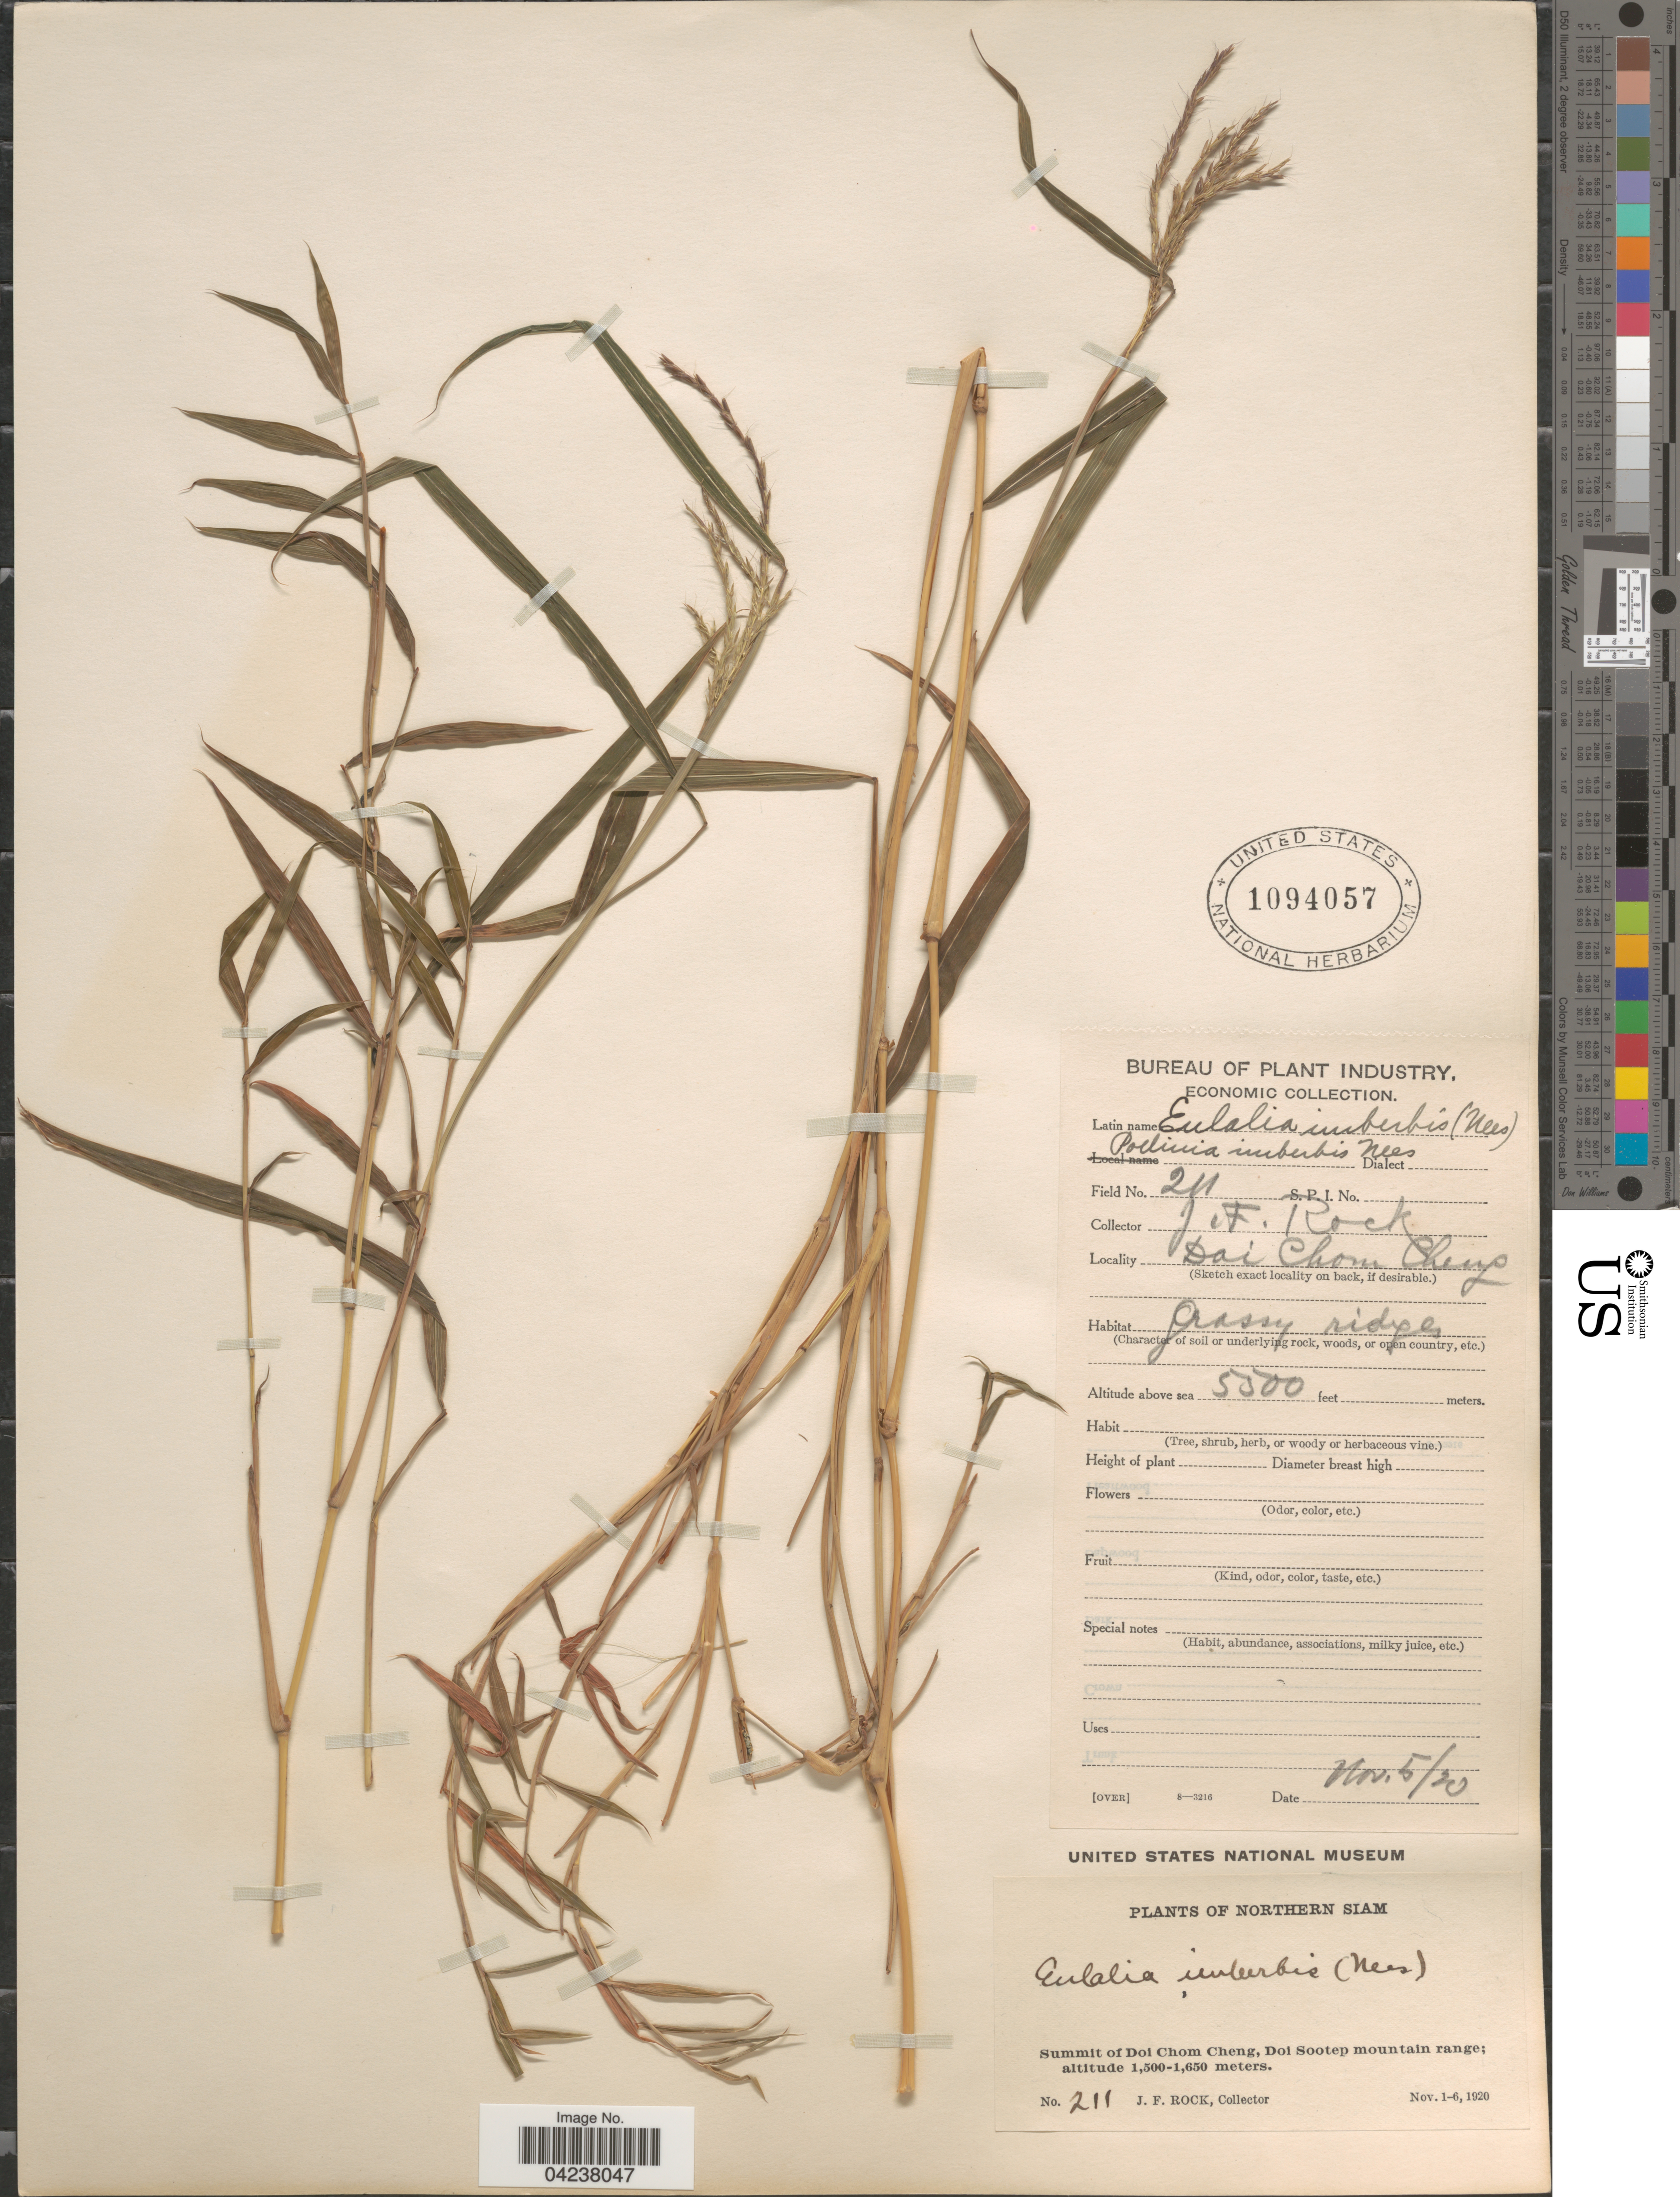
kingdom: Plantae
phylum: Tracheophyta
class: Liliopsida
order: Poales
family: Poaceae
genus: Microstegium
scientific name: Microstegium vimineum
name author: (Trin.) A. Camus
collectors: J. Rock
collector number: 211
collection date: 1920-11-05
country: Thailand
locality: Northern Siam. Summit of Doi Chom Cheng, Doi Sootep mountain range.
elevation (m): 1676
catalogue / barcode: US 1094057